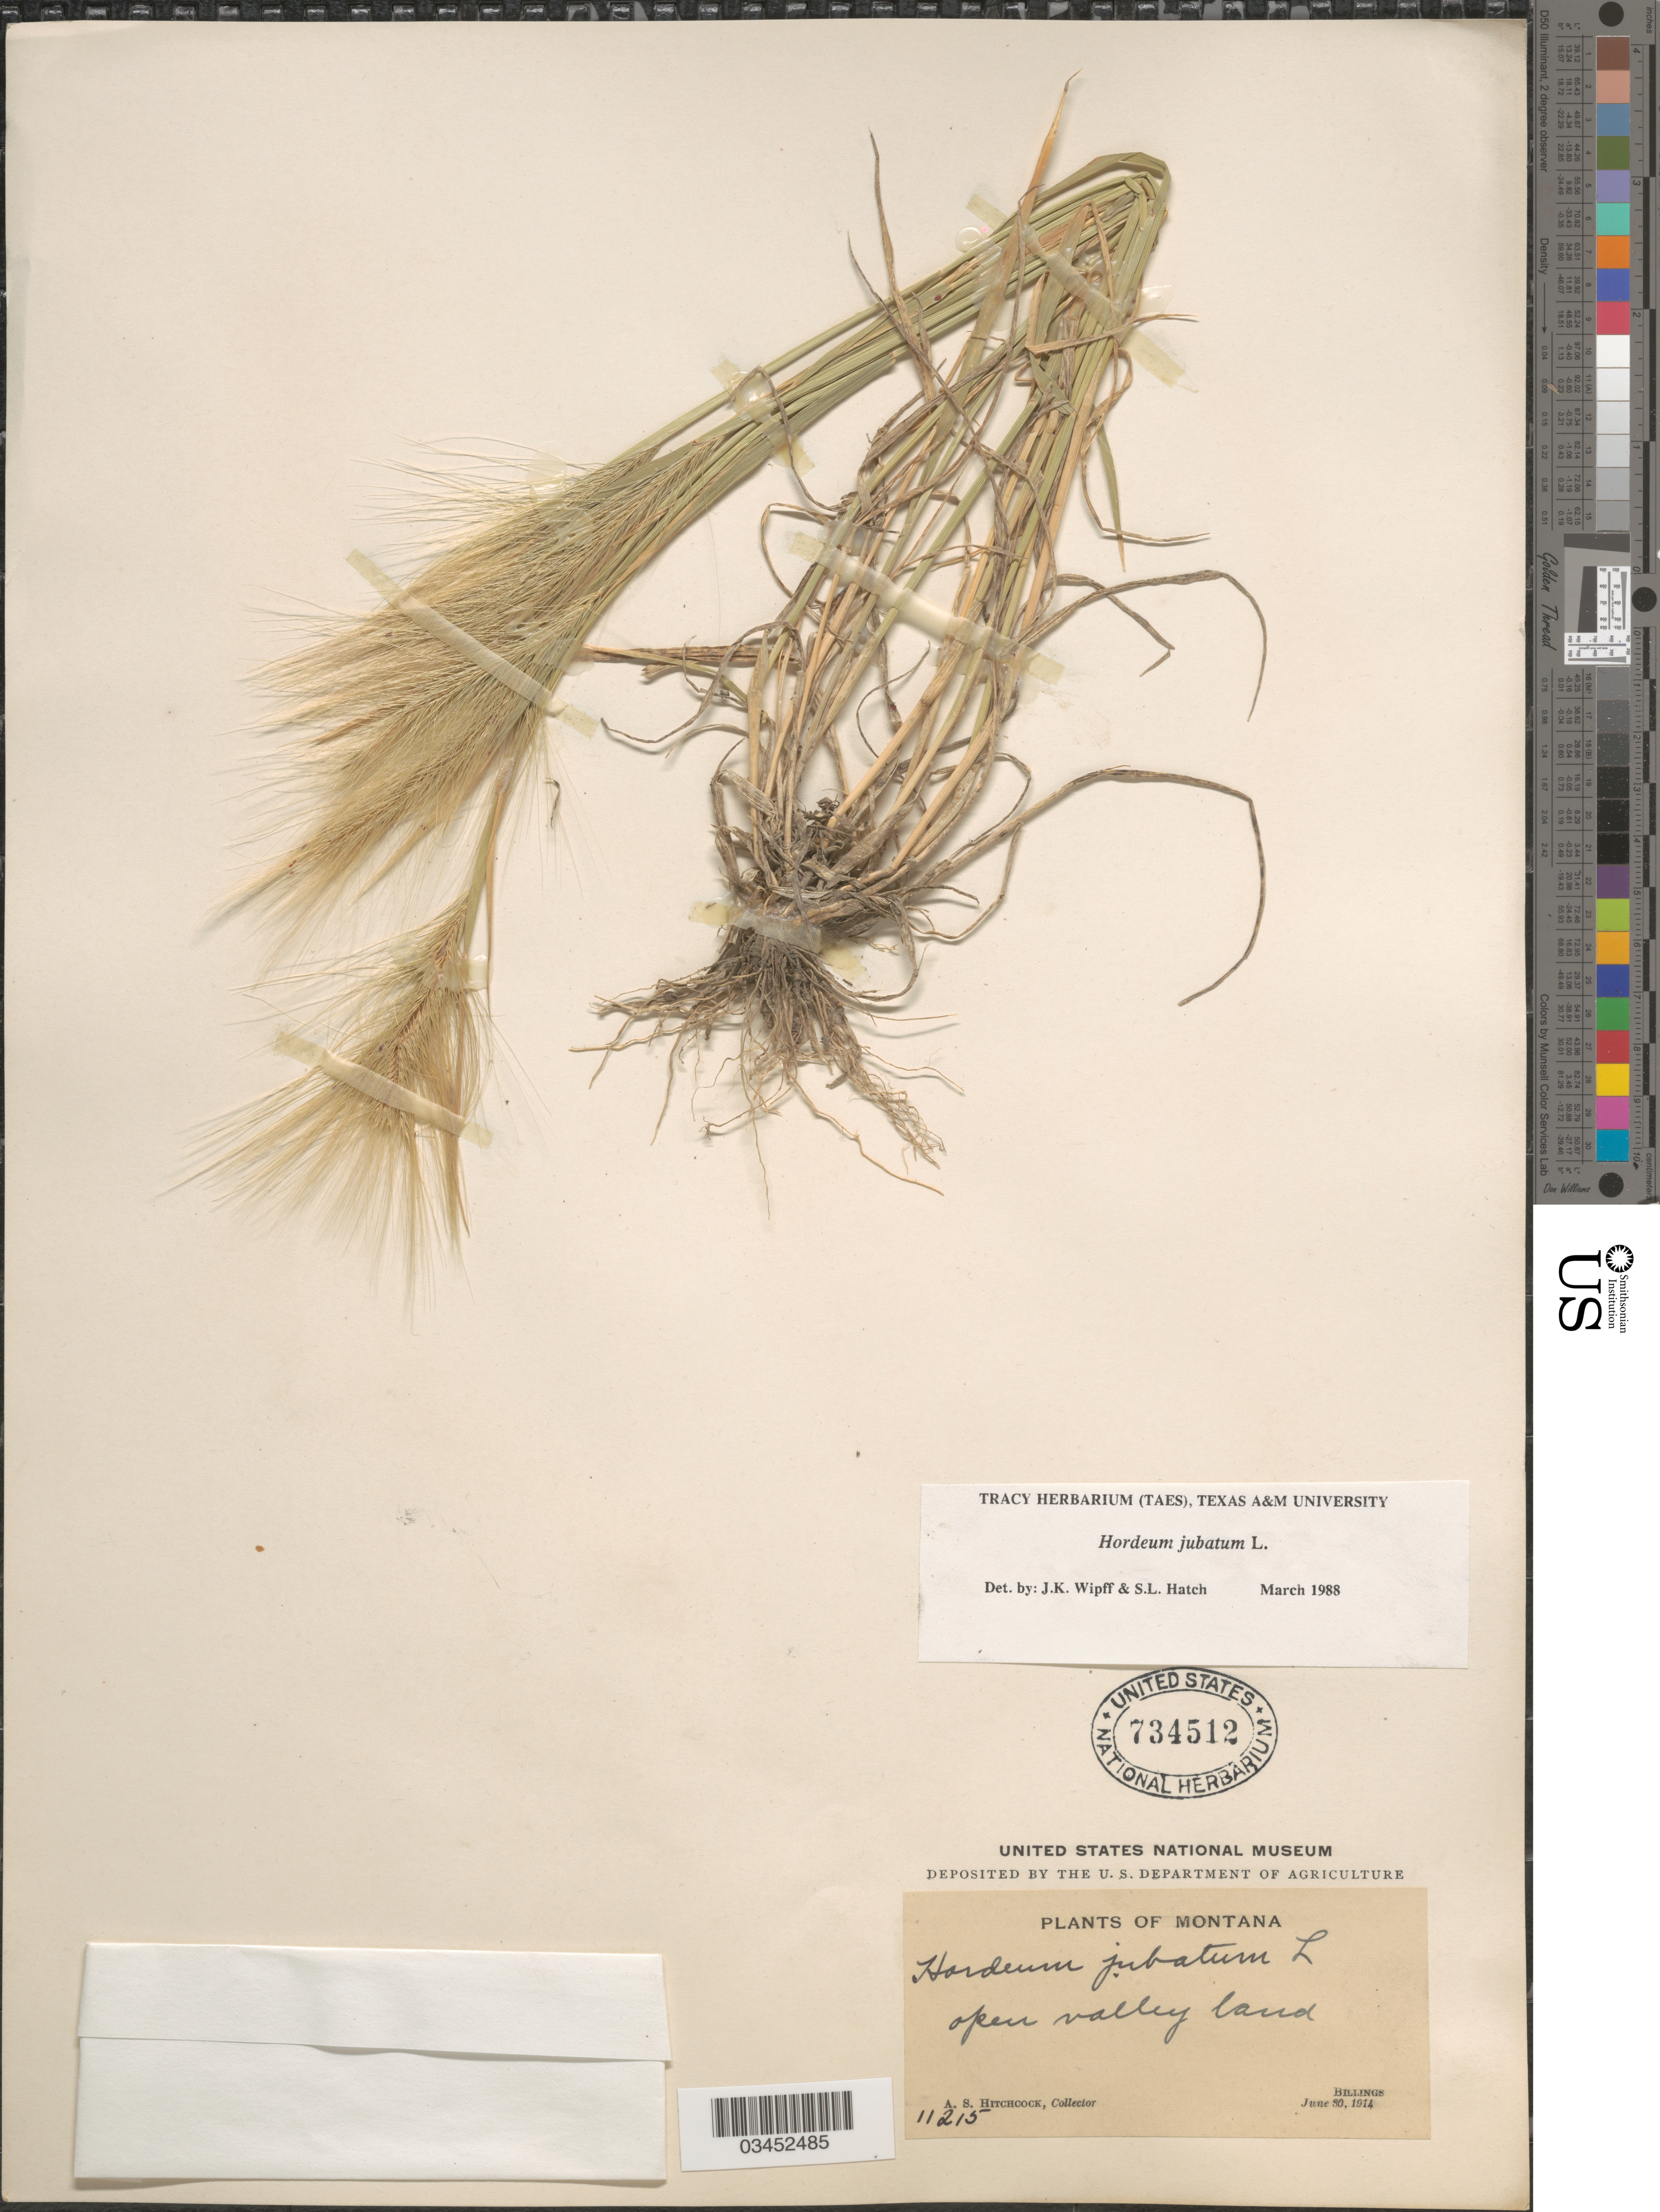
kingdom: Plantae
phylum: Tracheophyta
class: Liliopsida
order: Poales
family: Poaceae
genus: Hordeum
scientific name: Hordeum jubatum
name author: L.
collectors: A. S. Hitchcock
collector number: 11215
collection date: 1914-06-30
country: United States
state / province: Montana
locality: Open valley land. Billings.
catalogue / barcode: US 734512